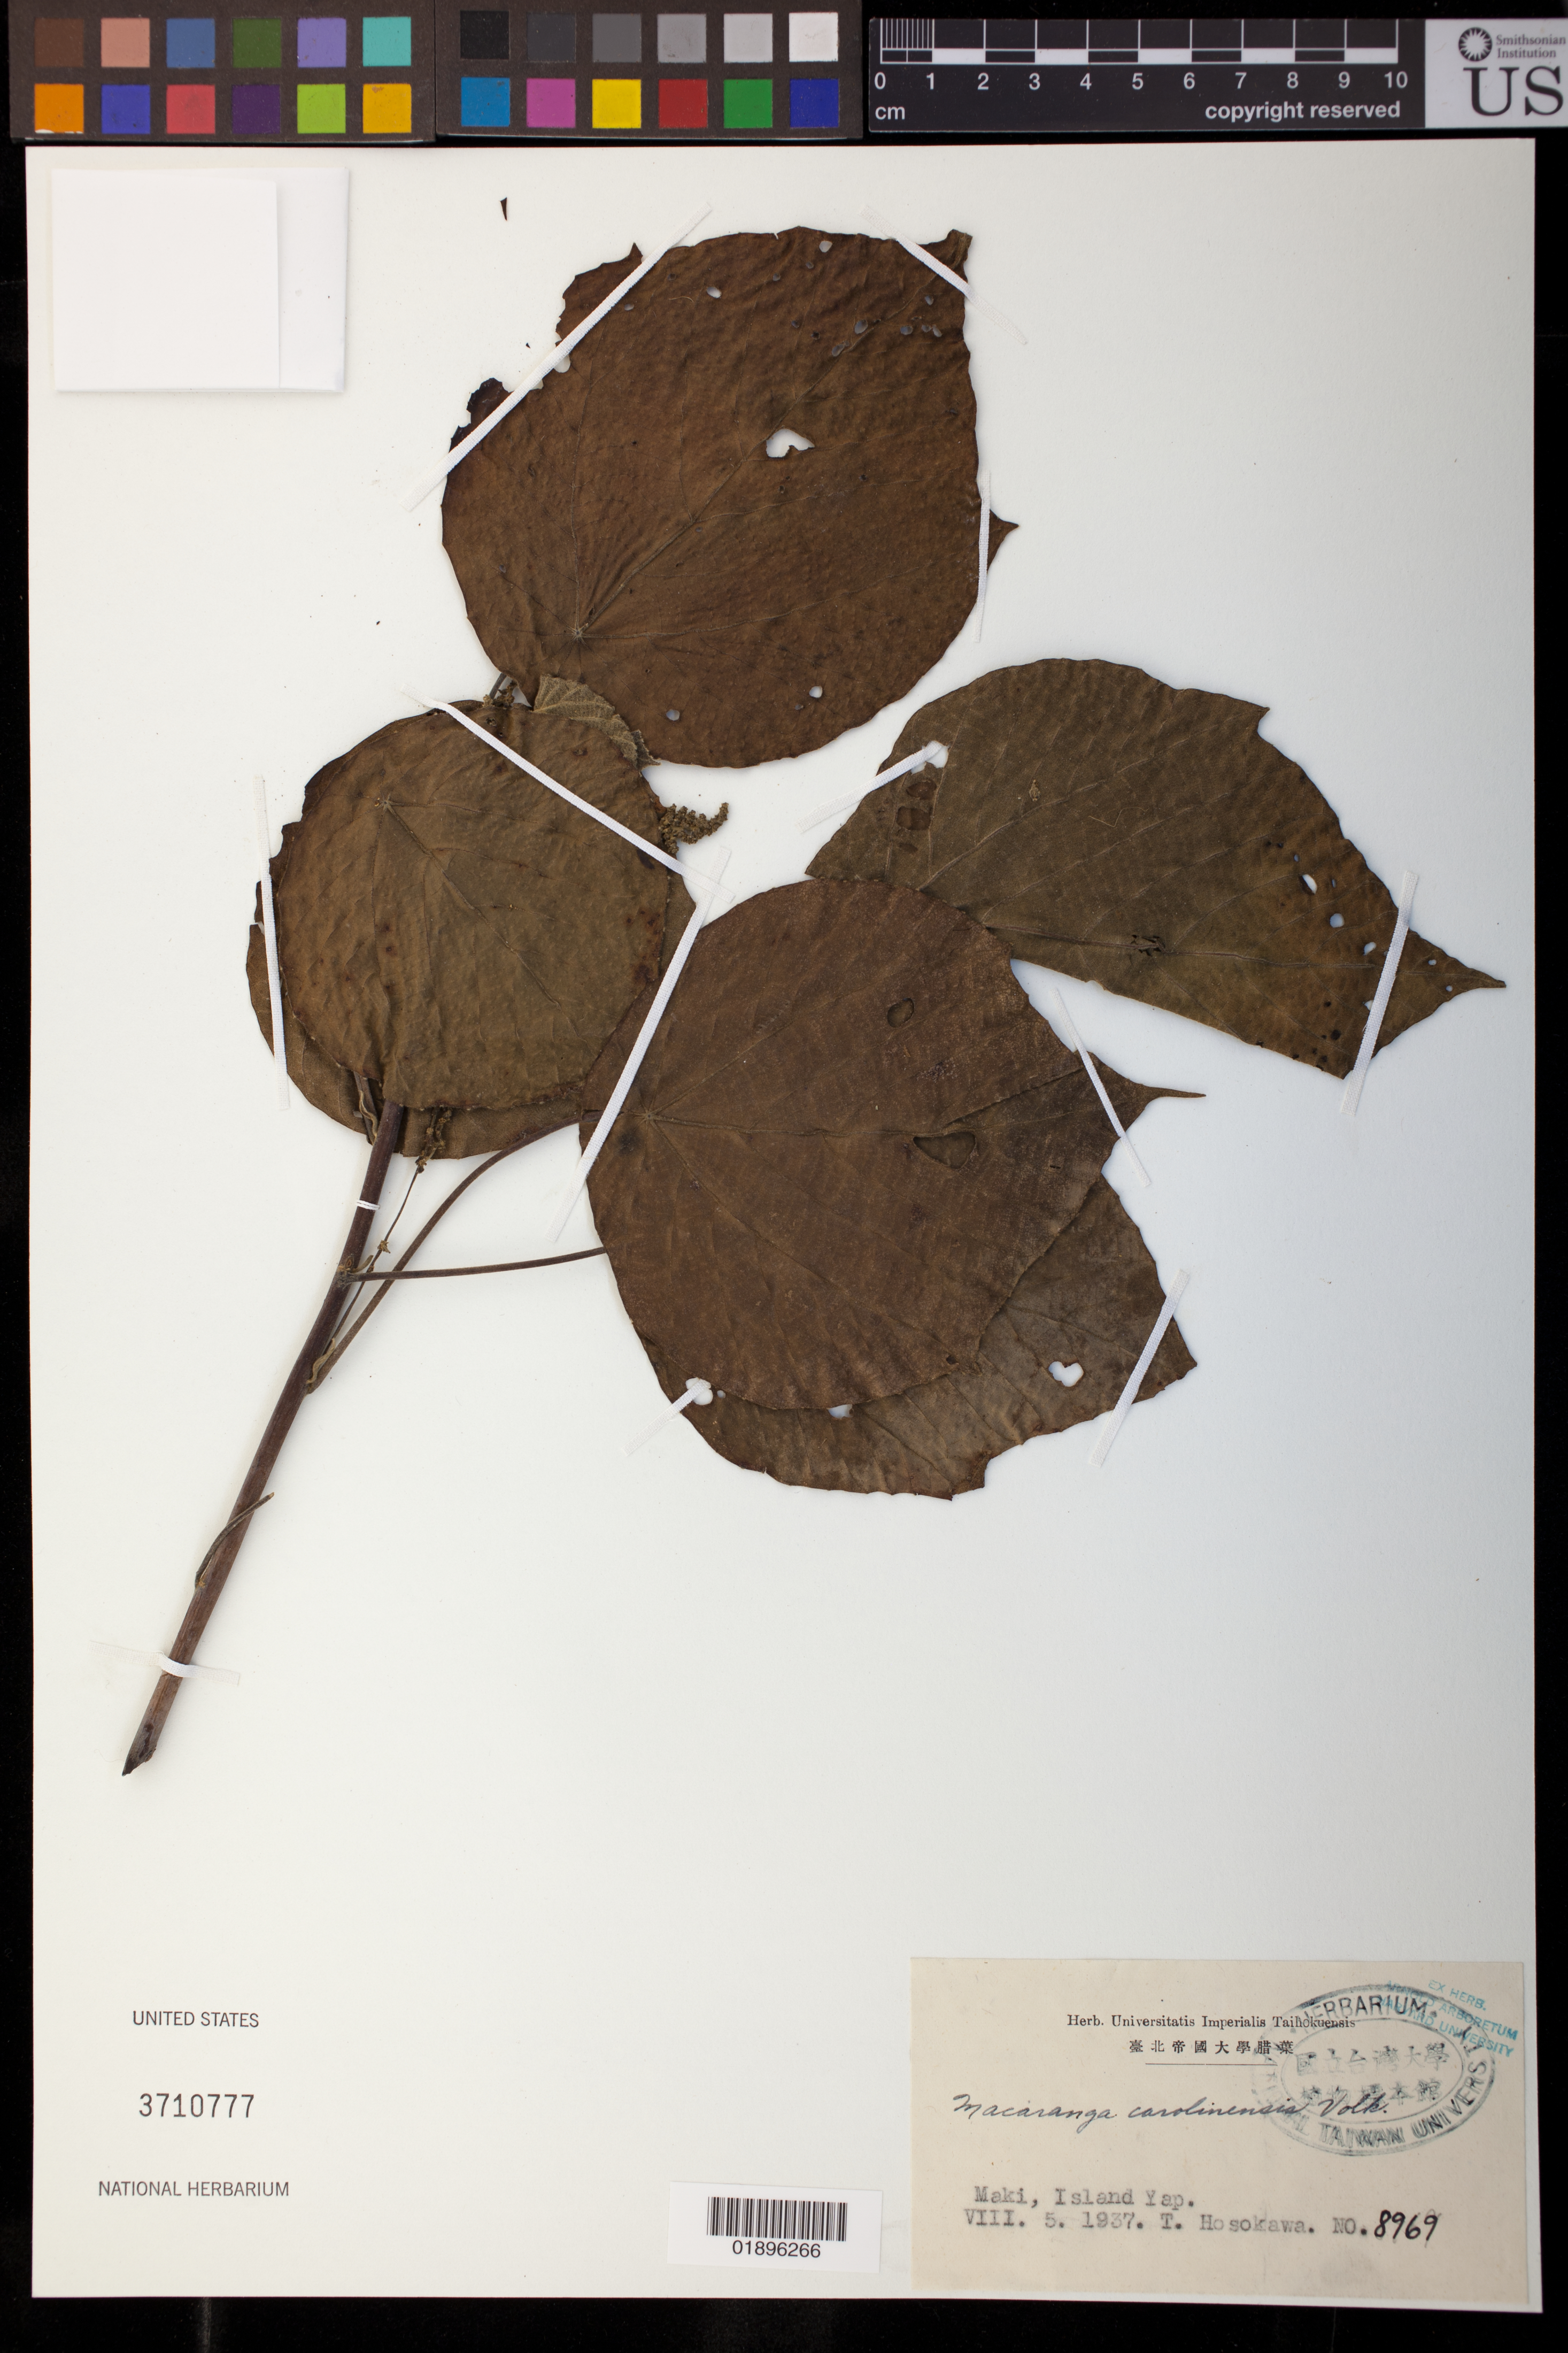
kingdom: Plantae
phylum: Tracheophyta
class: Magnoliopsida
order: Malpighiales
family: Euphorbiaceae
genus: Macaranga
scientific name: Macaranga carolinensis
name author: Volkens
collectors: T. Hosokawa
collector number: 8969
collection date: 1937-08-05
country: Micronesia, Federated States of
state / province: Yap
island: Yap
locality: Maki, Island Yap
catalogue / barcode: US 3710777